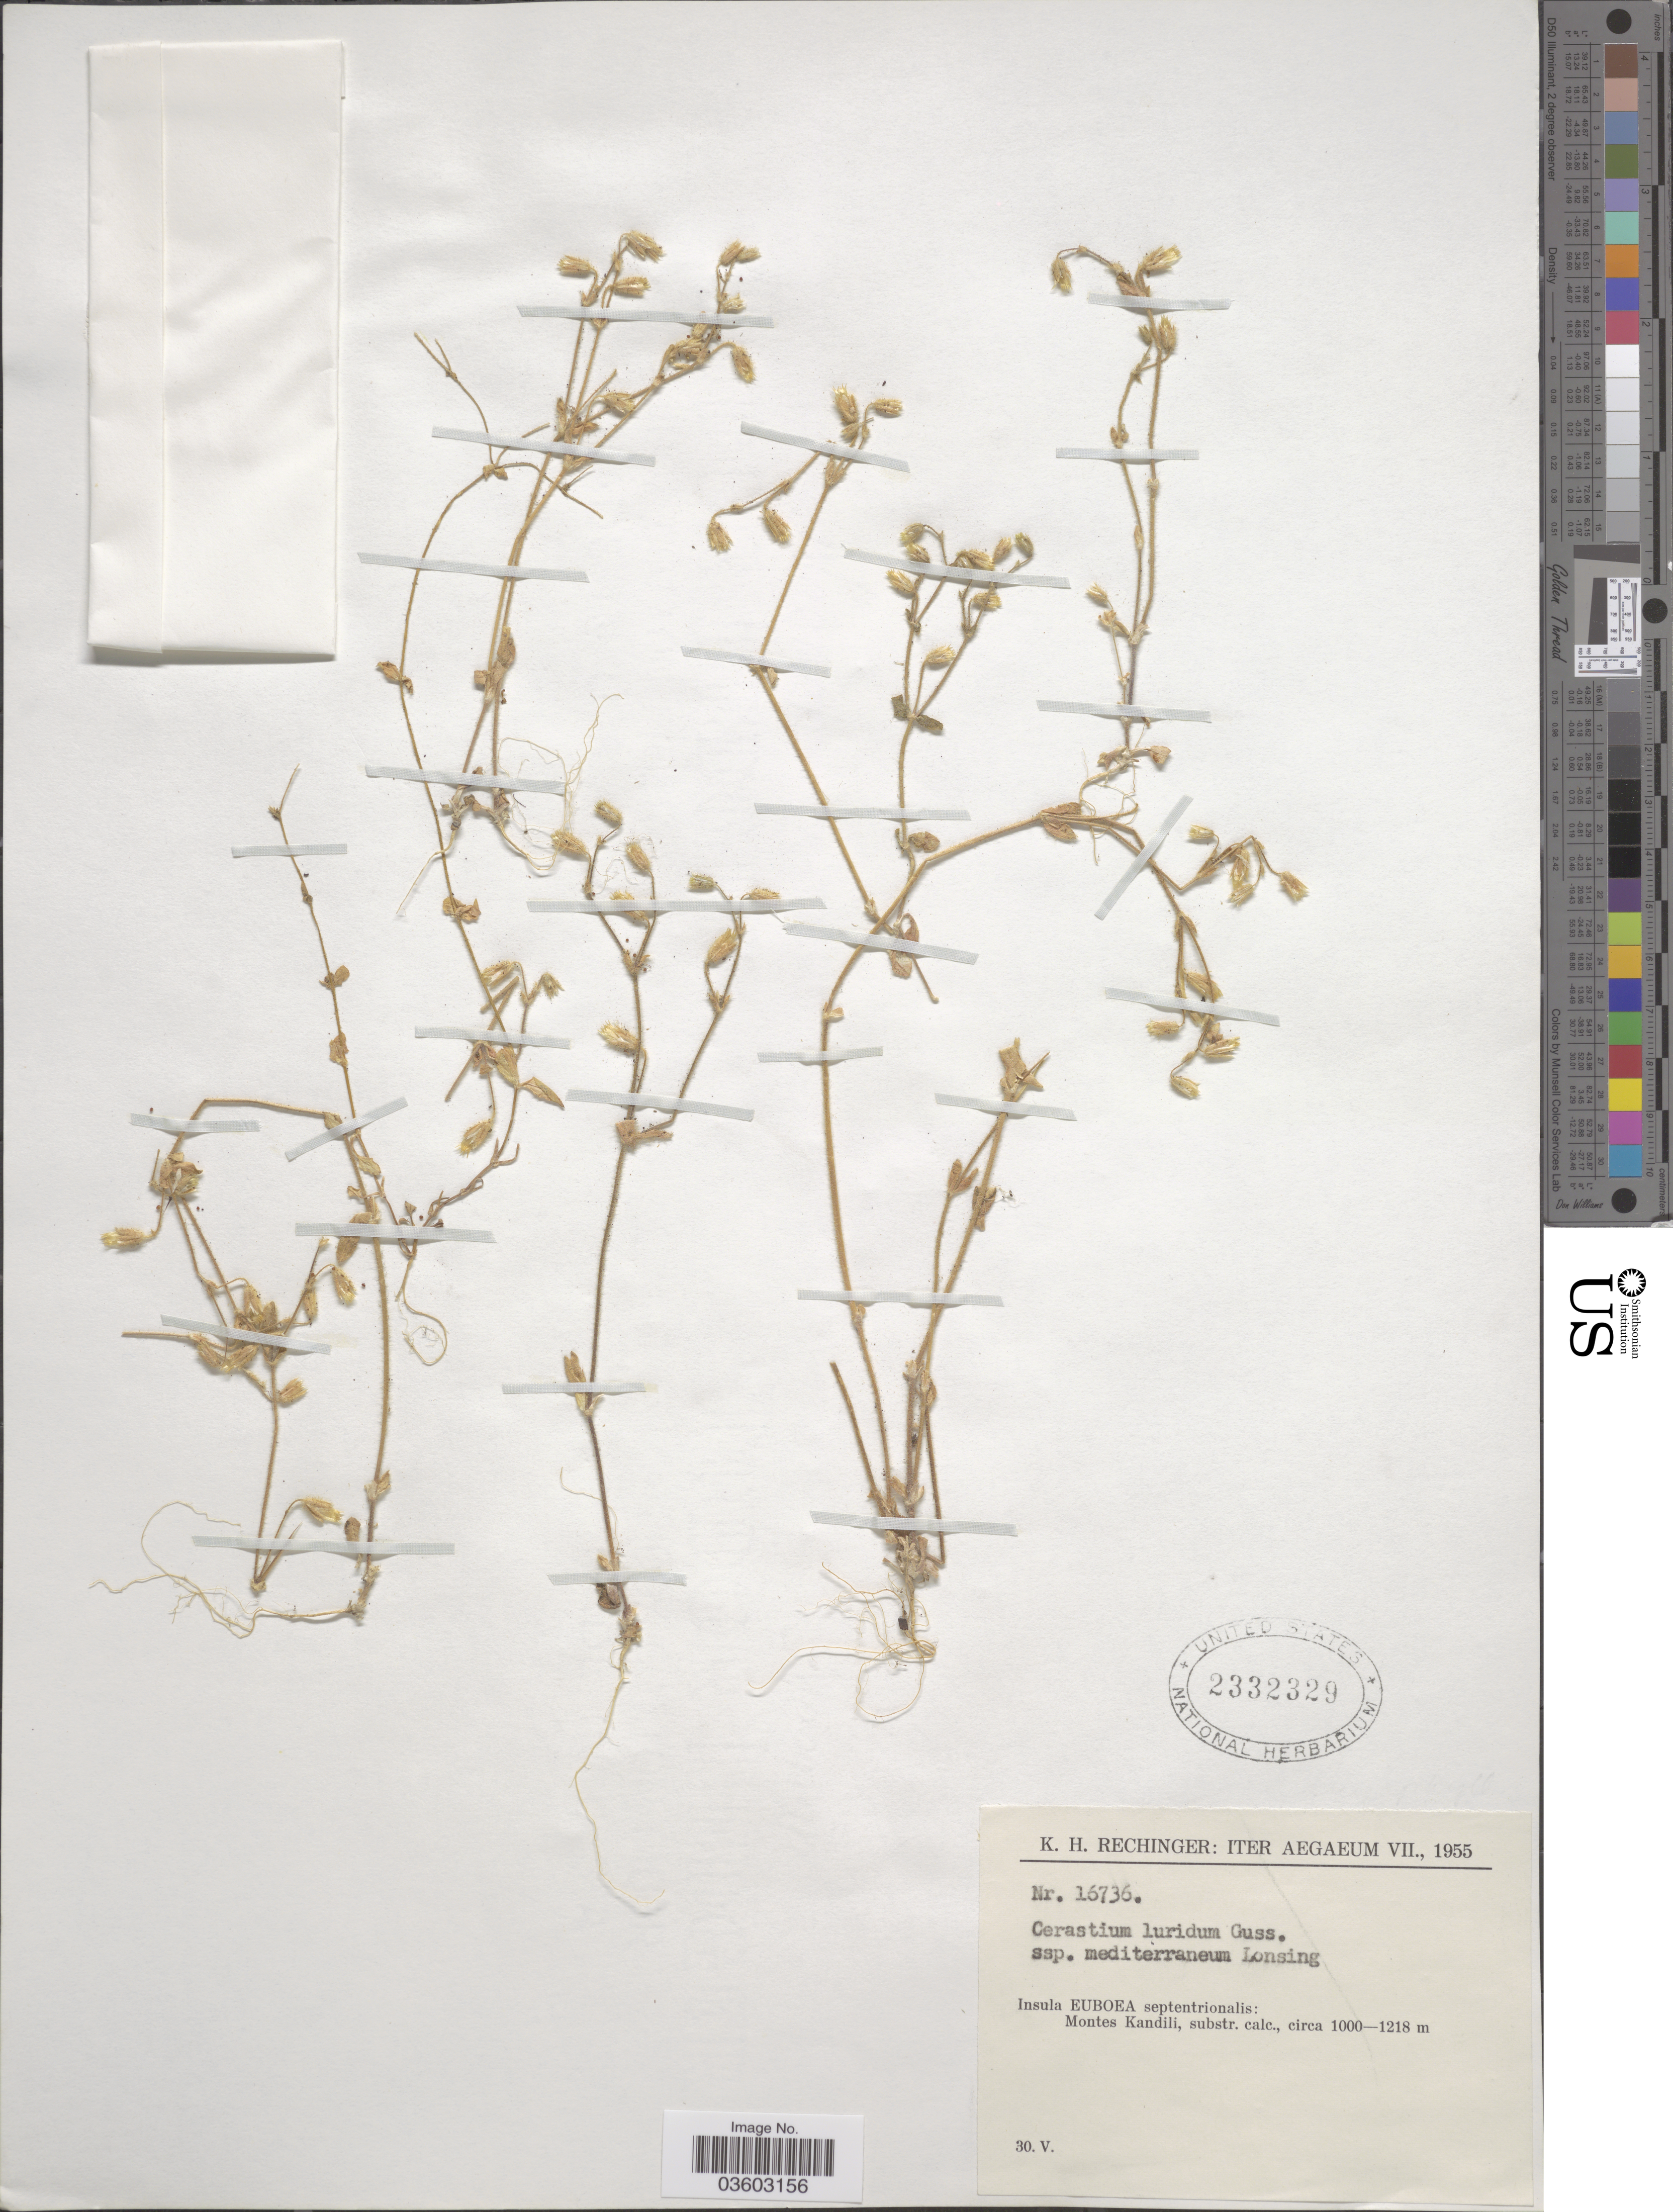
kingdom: Plantae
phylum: Tracheophyta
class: Magnoliopsida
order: Caryophyllales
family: Caryophyllaceae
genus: Cerastium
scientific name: Cerastium luridum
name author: Gussone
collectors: K. H. Rechinger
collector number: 16736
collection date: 1955-05-30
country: Greece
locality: Iter Aegaeum. Insula Euboea septentrionalis: Montes Kandili.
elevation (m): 1000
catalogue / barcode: US 2332329